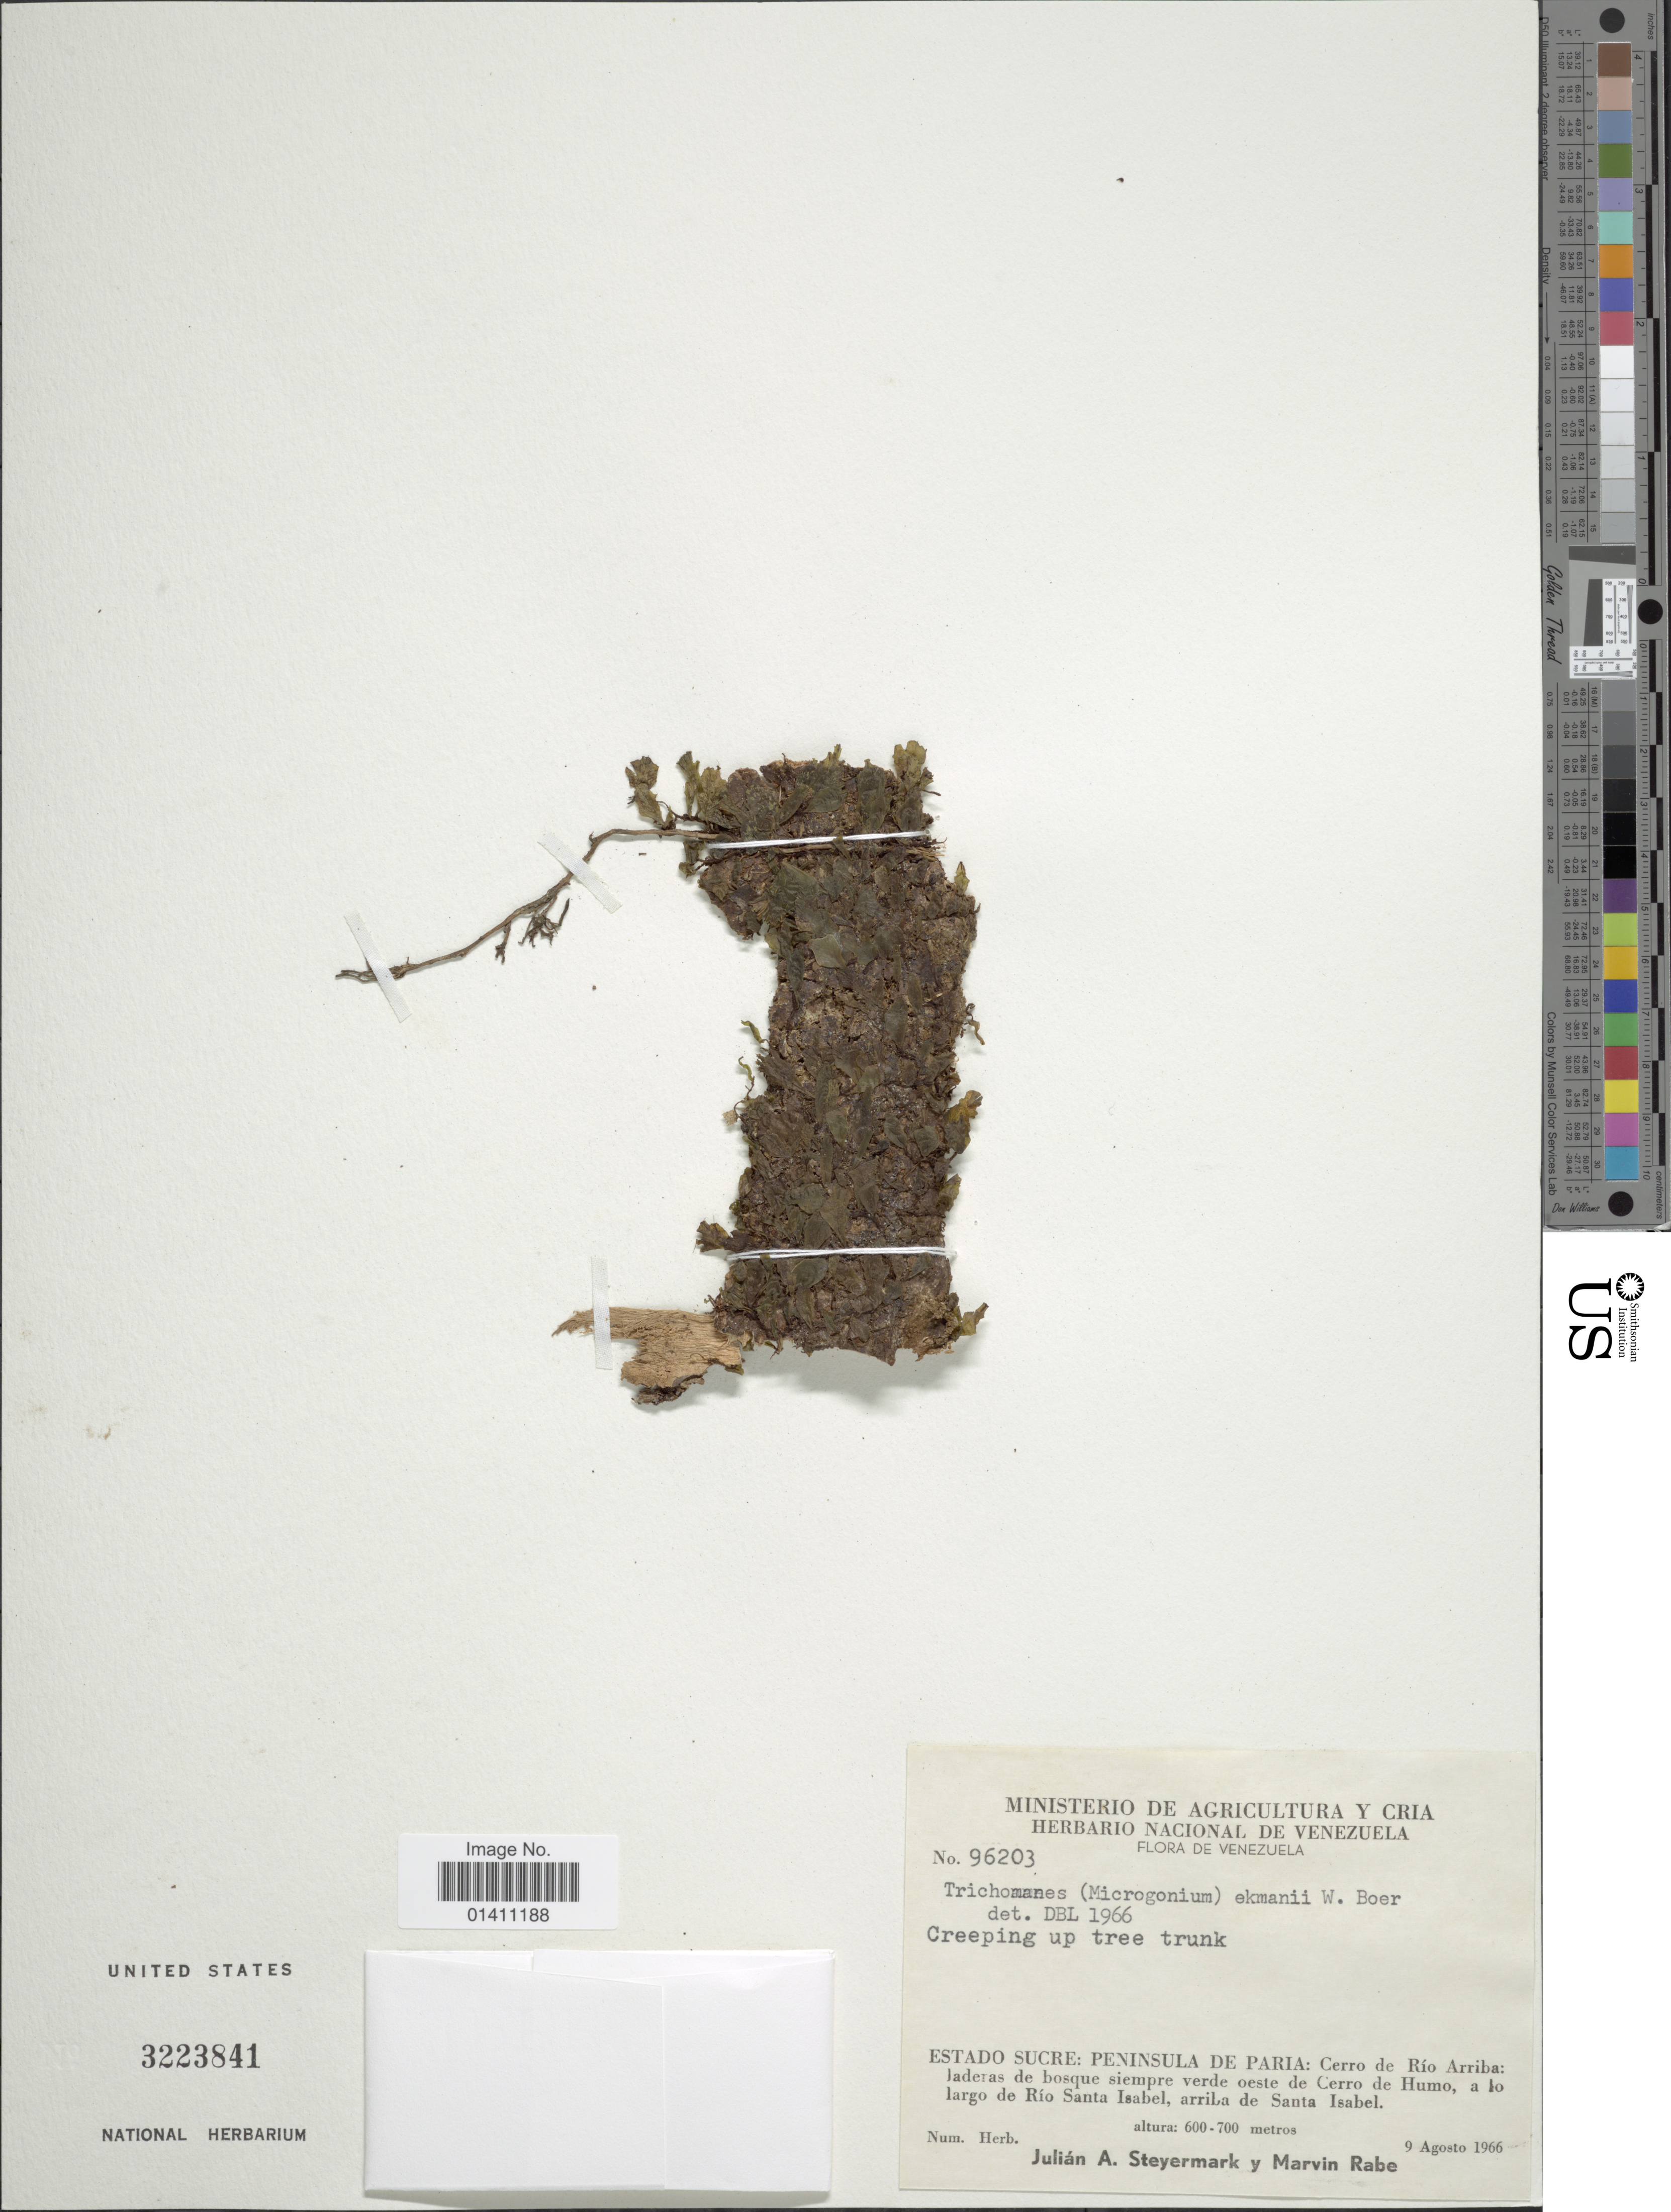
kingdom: Plantae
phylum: Tracheophyta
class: Polypodiopsida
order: Hymenophyllales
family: Hymenophyllaceae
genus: Didymoglossum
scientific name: Didymoglossum ekmanii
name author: (Wess. Boer) Ebihara & Dubuisson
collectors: J. Steyermark & M. Rabe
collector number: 96203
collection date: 1966-08-09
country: Venezuela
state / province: Sucre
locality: Estado Sucre: Peninsula de Paria: Cerro de Rio Arriba: laderas de bosque siempre verde oeste de Cerro de Humo, a lo largo de Rio Santa Isabel, arriba de Santa Isabel.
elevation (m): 600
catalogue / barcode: US 3223841